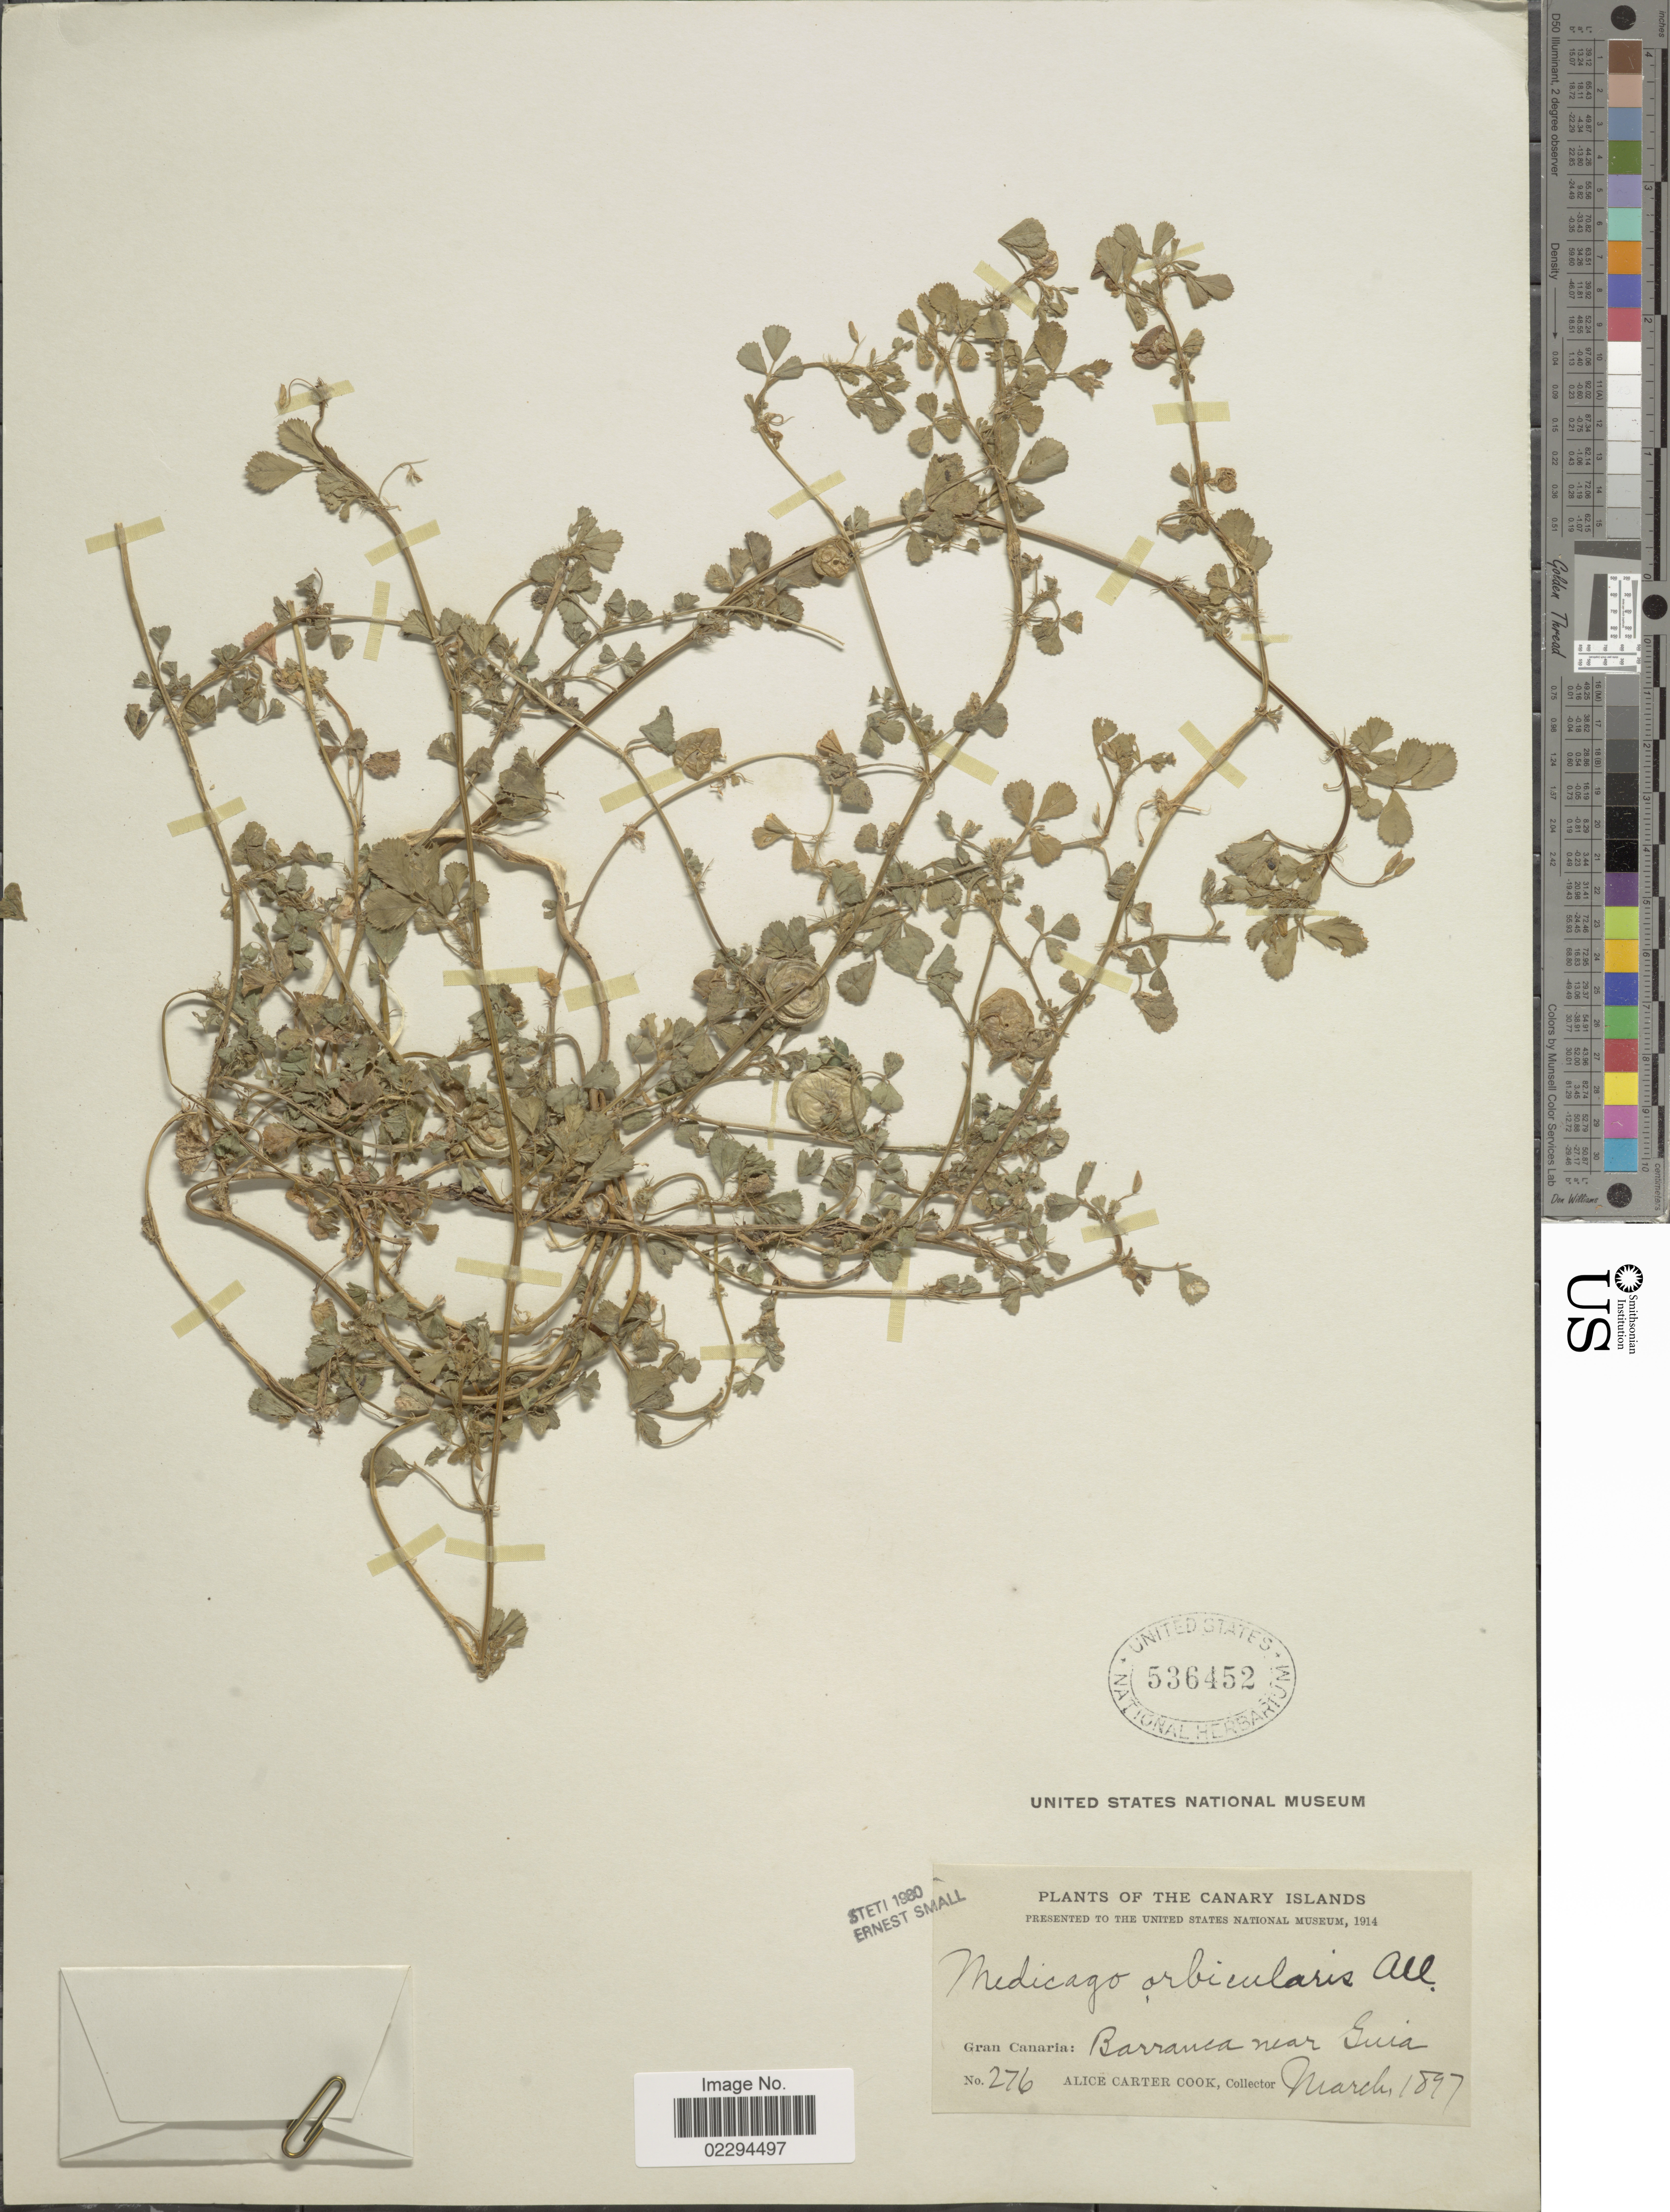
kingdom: Plantae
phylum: Tracheophyta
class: Magnoliopsida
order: Fabales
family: Fabaceae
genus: Medicago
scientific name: Medicago orbicularis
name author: (L.) Bartal.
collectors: Alice C. Cook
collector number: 276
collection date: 1897-03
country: Spain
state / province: Canarias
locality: Canary Islands. Gran Canaria: Barranca near Guia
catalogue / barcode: US 536452